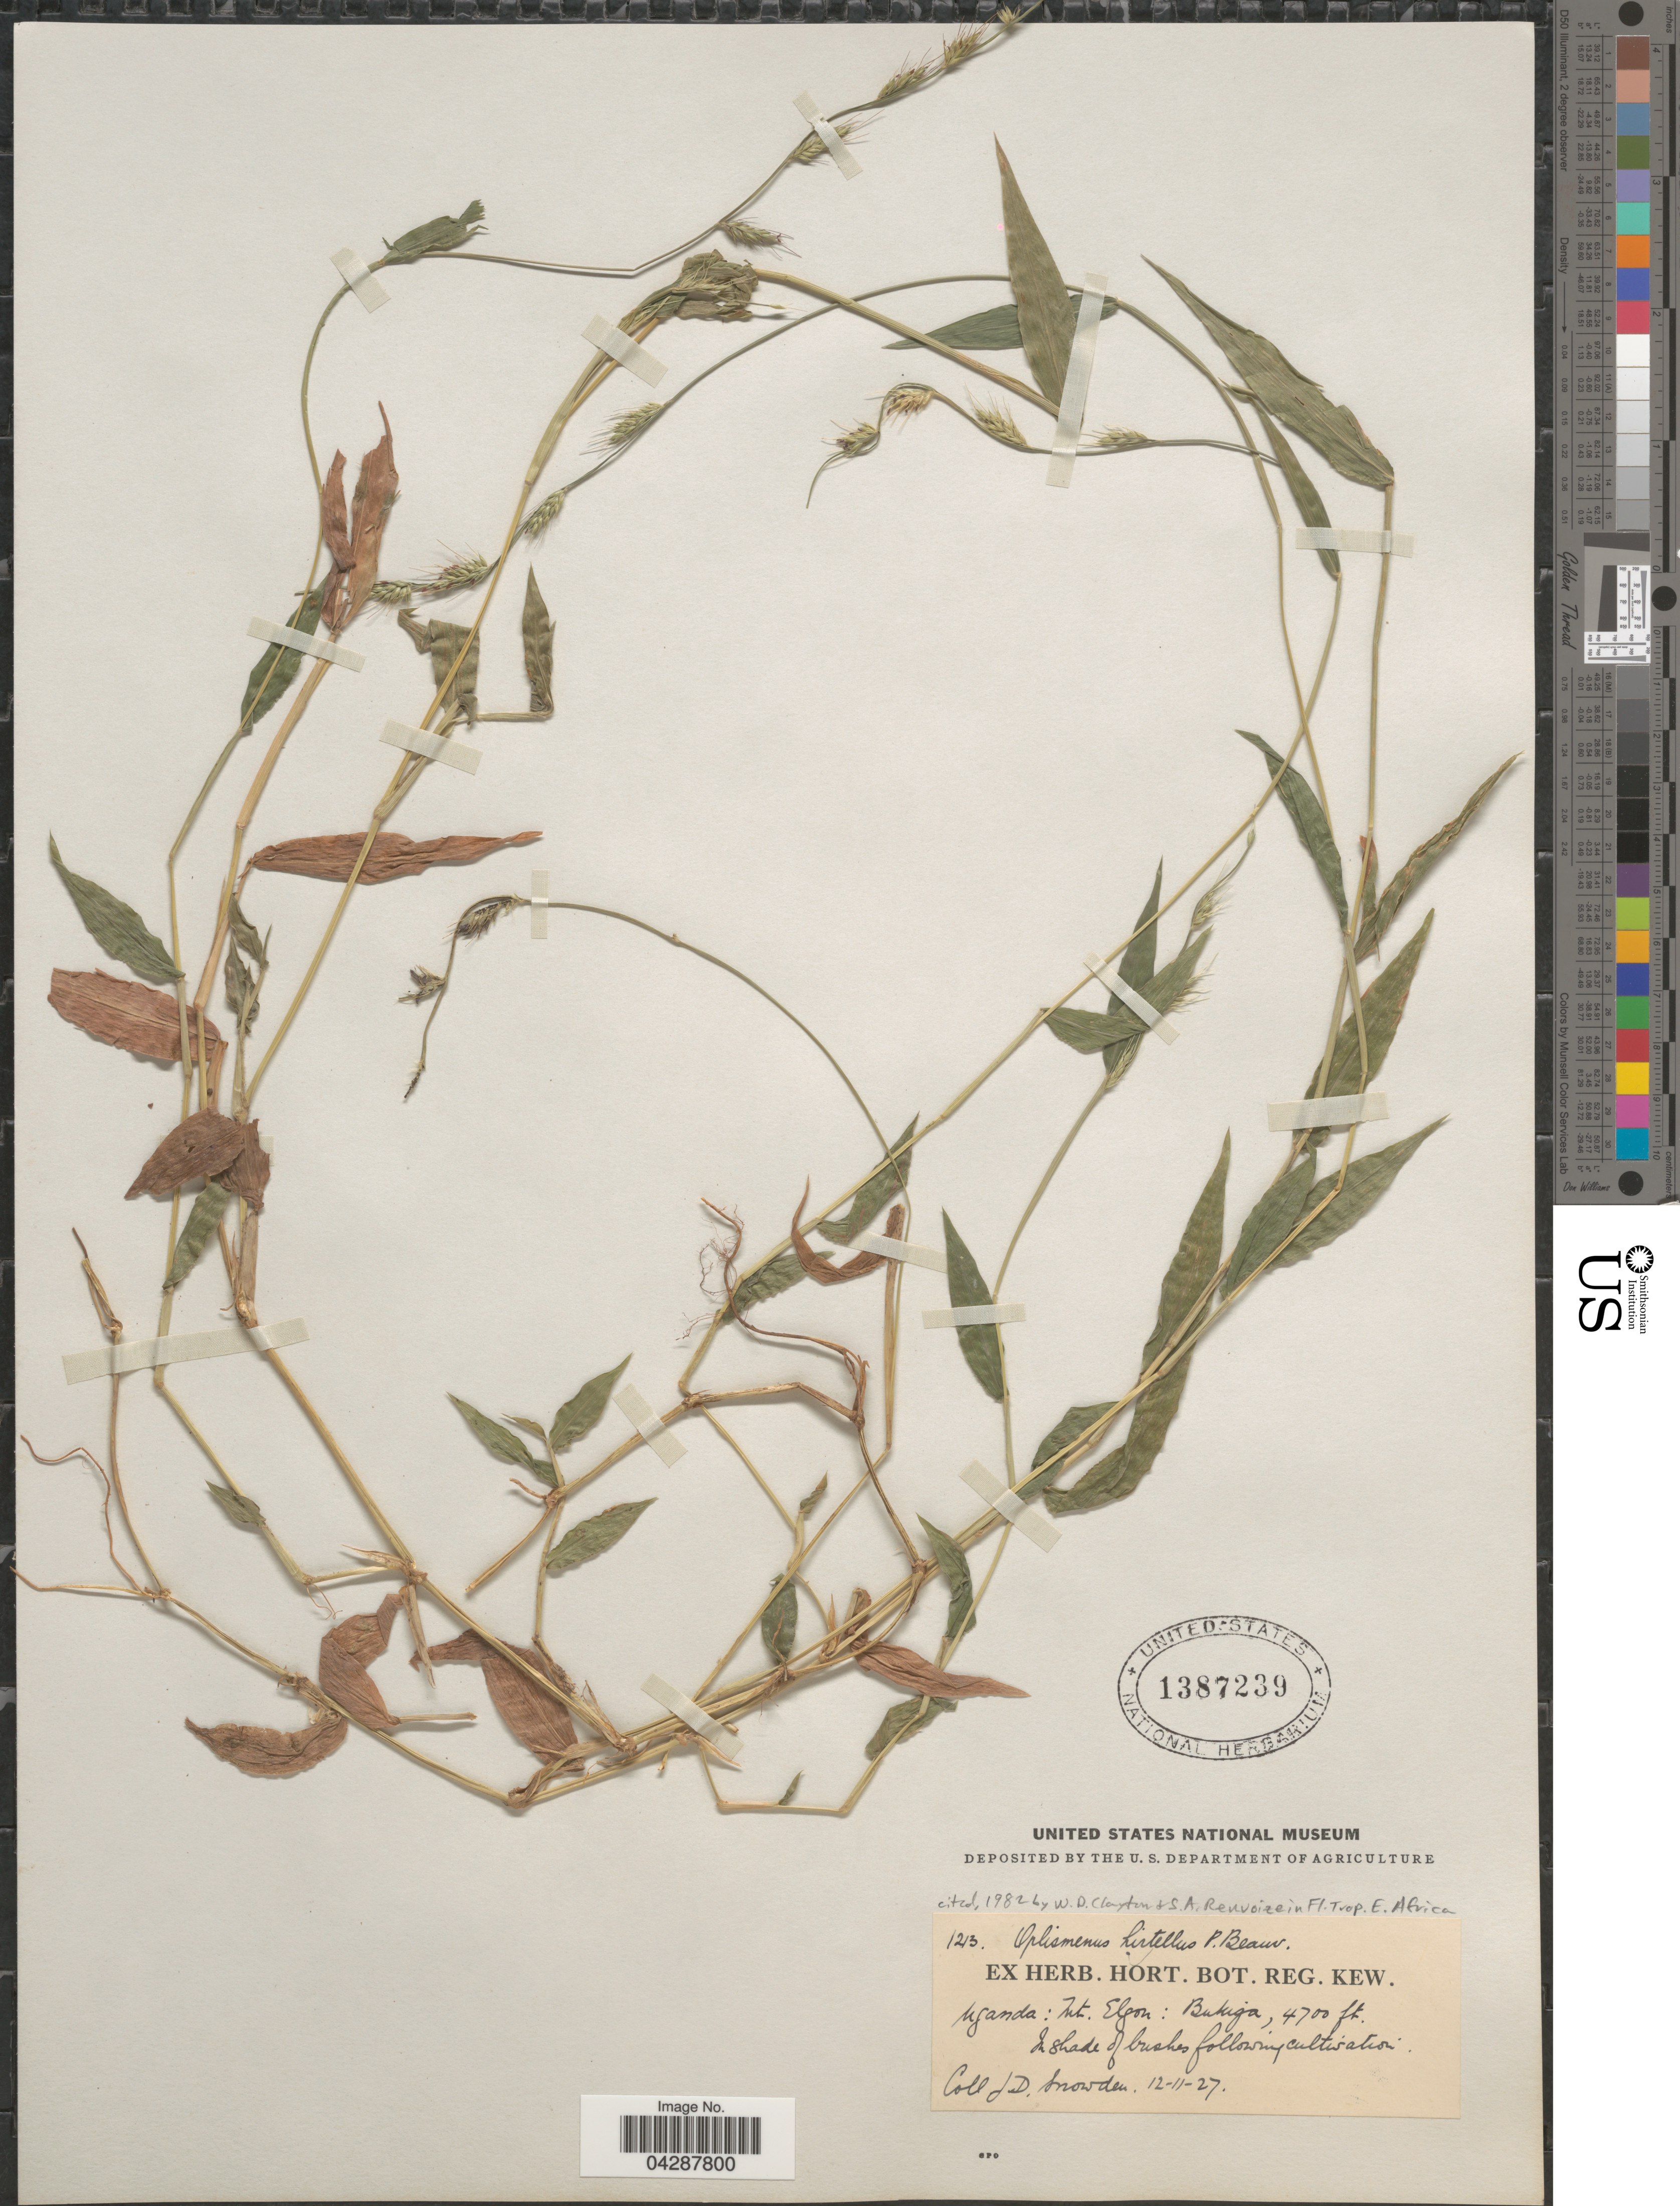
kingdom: Plantae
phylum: Tracheophyta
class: Liliopsida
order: Poales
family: Poaceae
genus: Oplismenus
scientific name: Oplismenus hirtellus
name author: (L.) P. Beauv.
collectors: J. Snowden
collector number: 1213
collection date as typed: Transcribed d/m/y: 12/11/27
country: Uganda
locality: Mt. Elgon: Bukiga.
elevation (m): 1433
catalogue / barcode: US 1387239